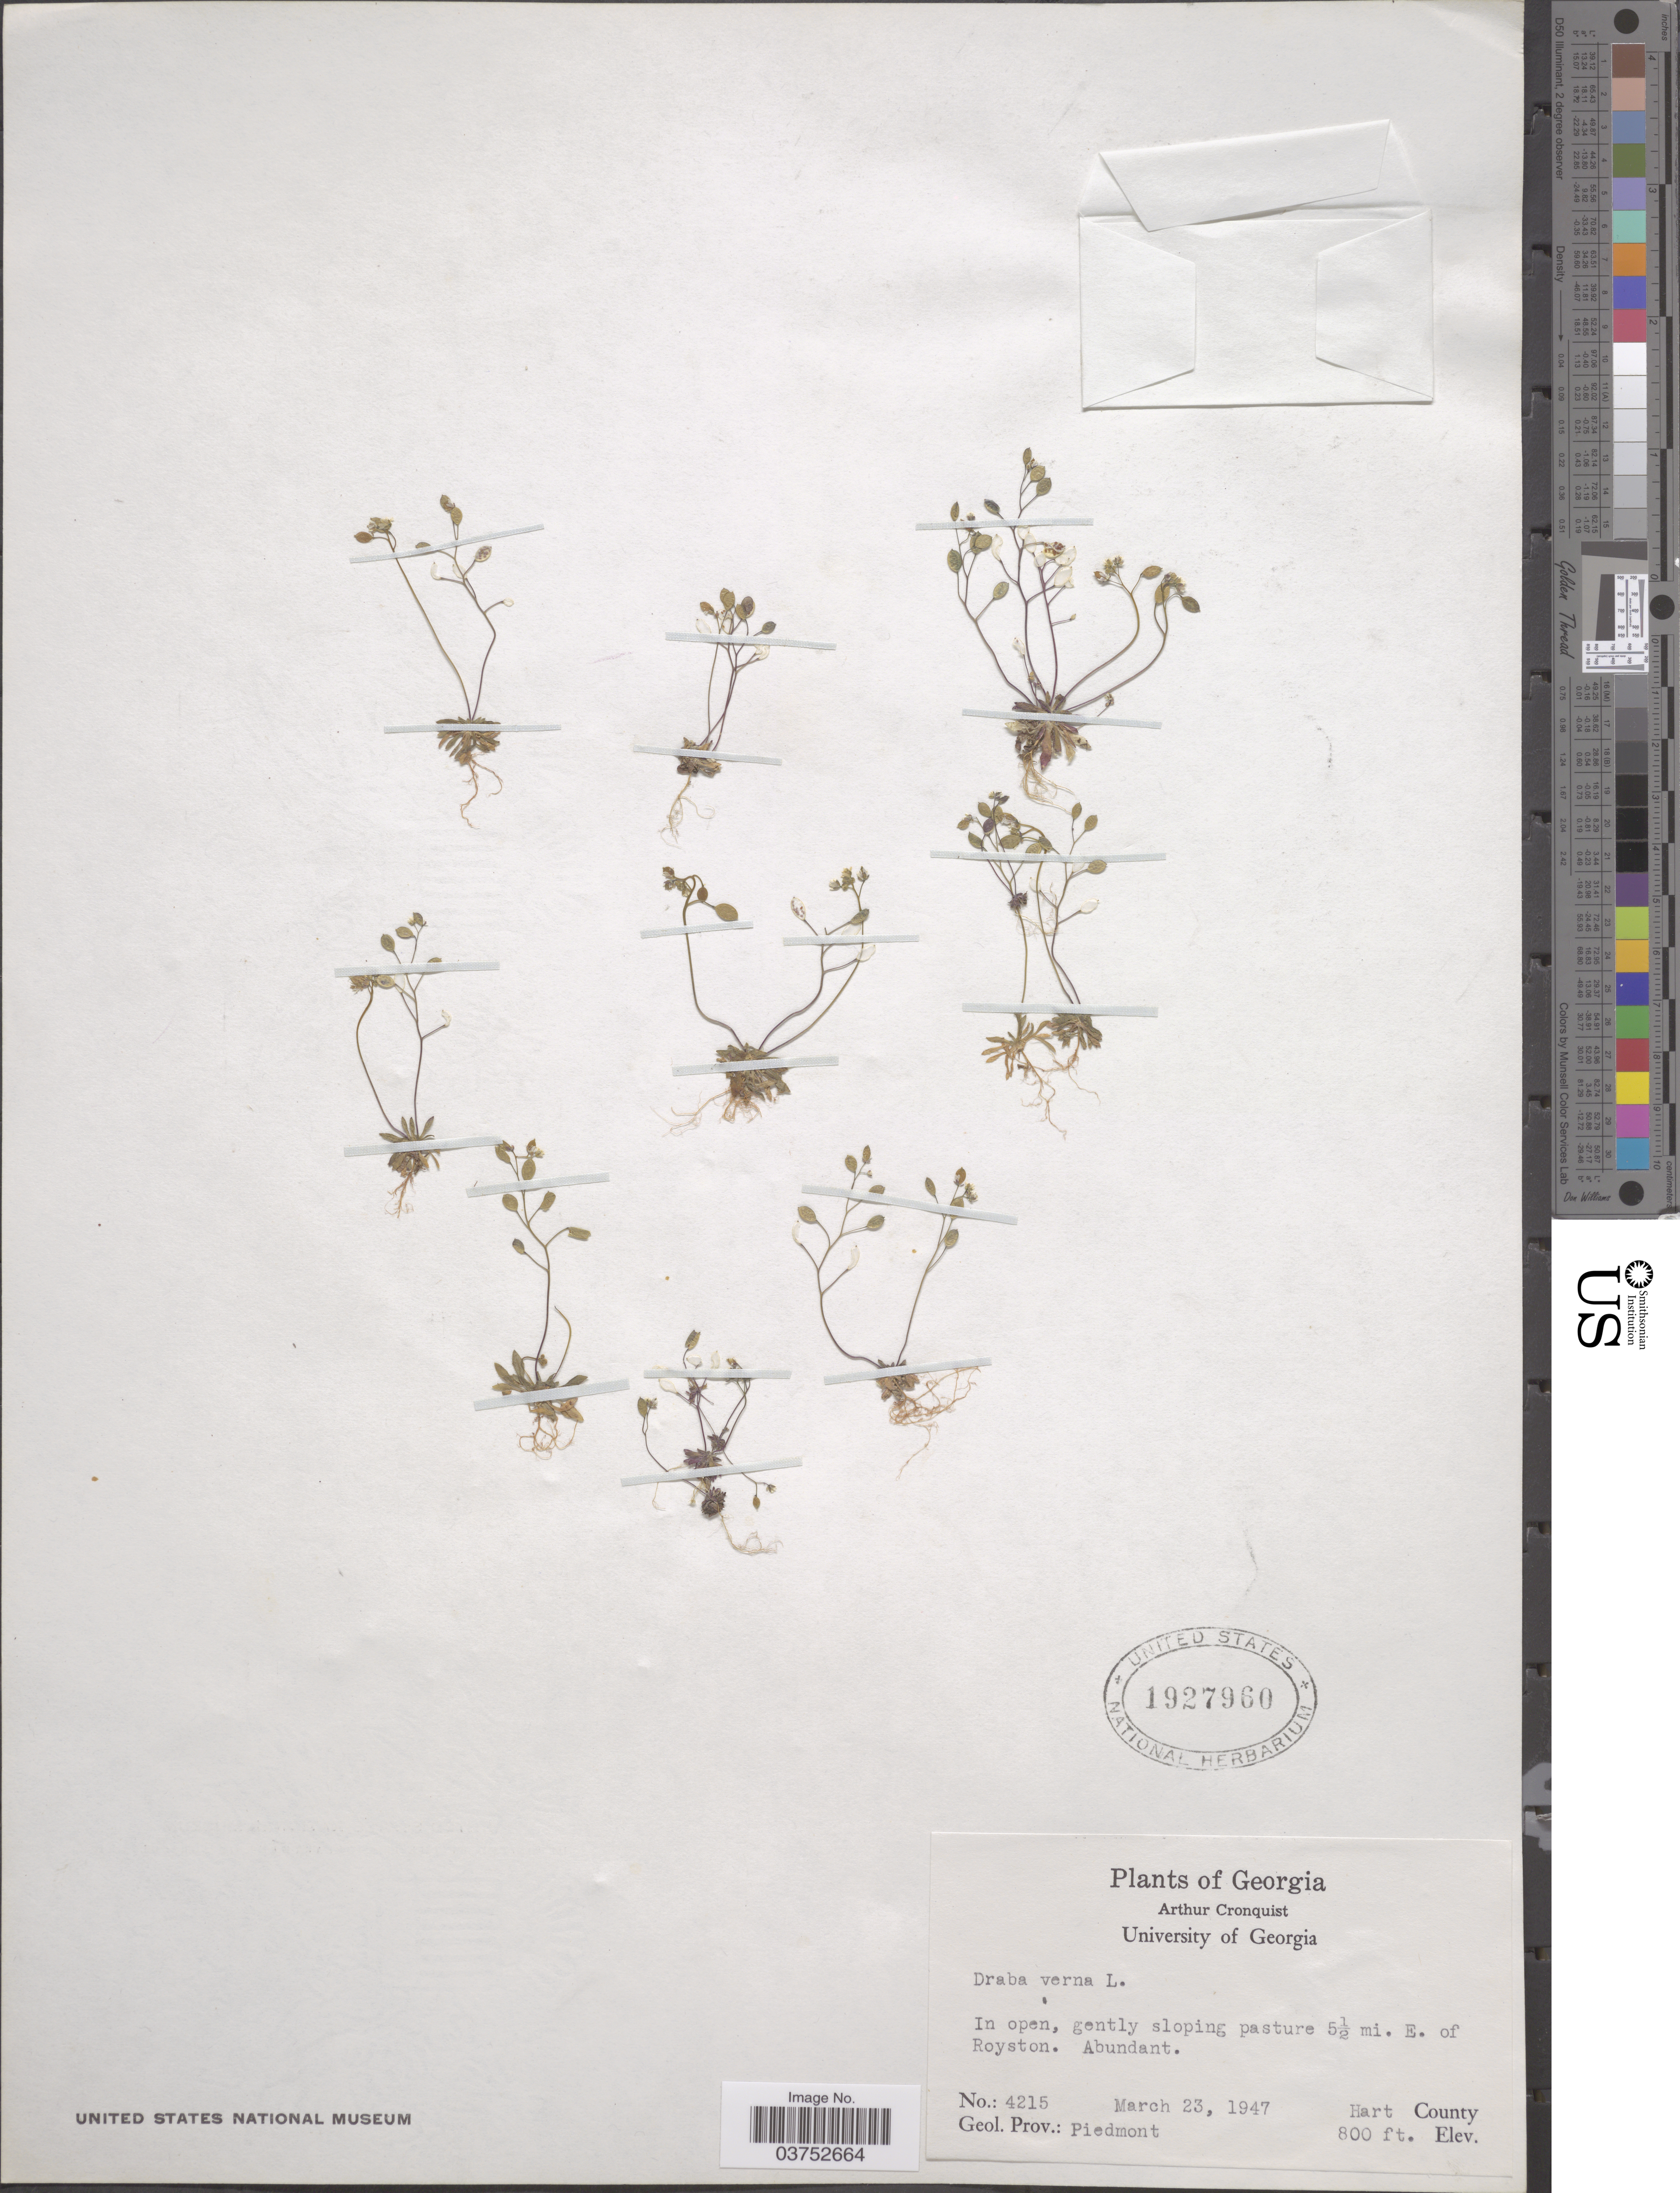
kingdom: Plantae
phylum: Tracheophyta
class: Magnoliopsida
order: Brassicales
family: Brassicaceae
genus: Draba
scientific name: Draba verna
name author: L.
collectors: A. J. Cronquist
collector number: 4215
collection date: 1947-03-23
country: United States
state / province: Georgia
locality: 5½ mi. E. of Royston. Hart County. Geol. Prov.: Piedmont.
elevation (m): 244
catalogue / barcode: US 1927960